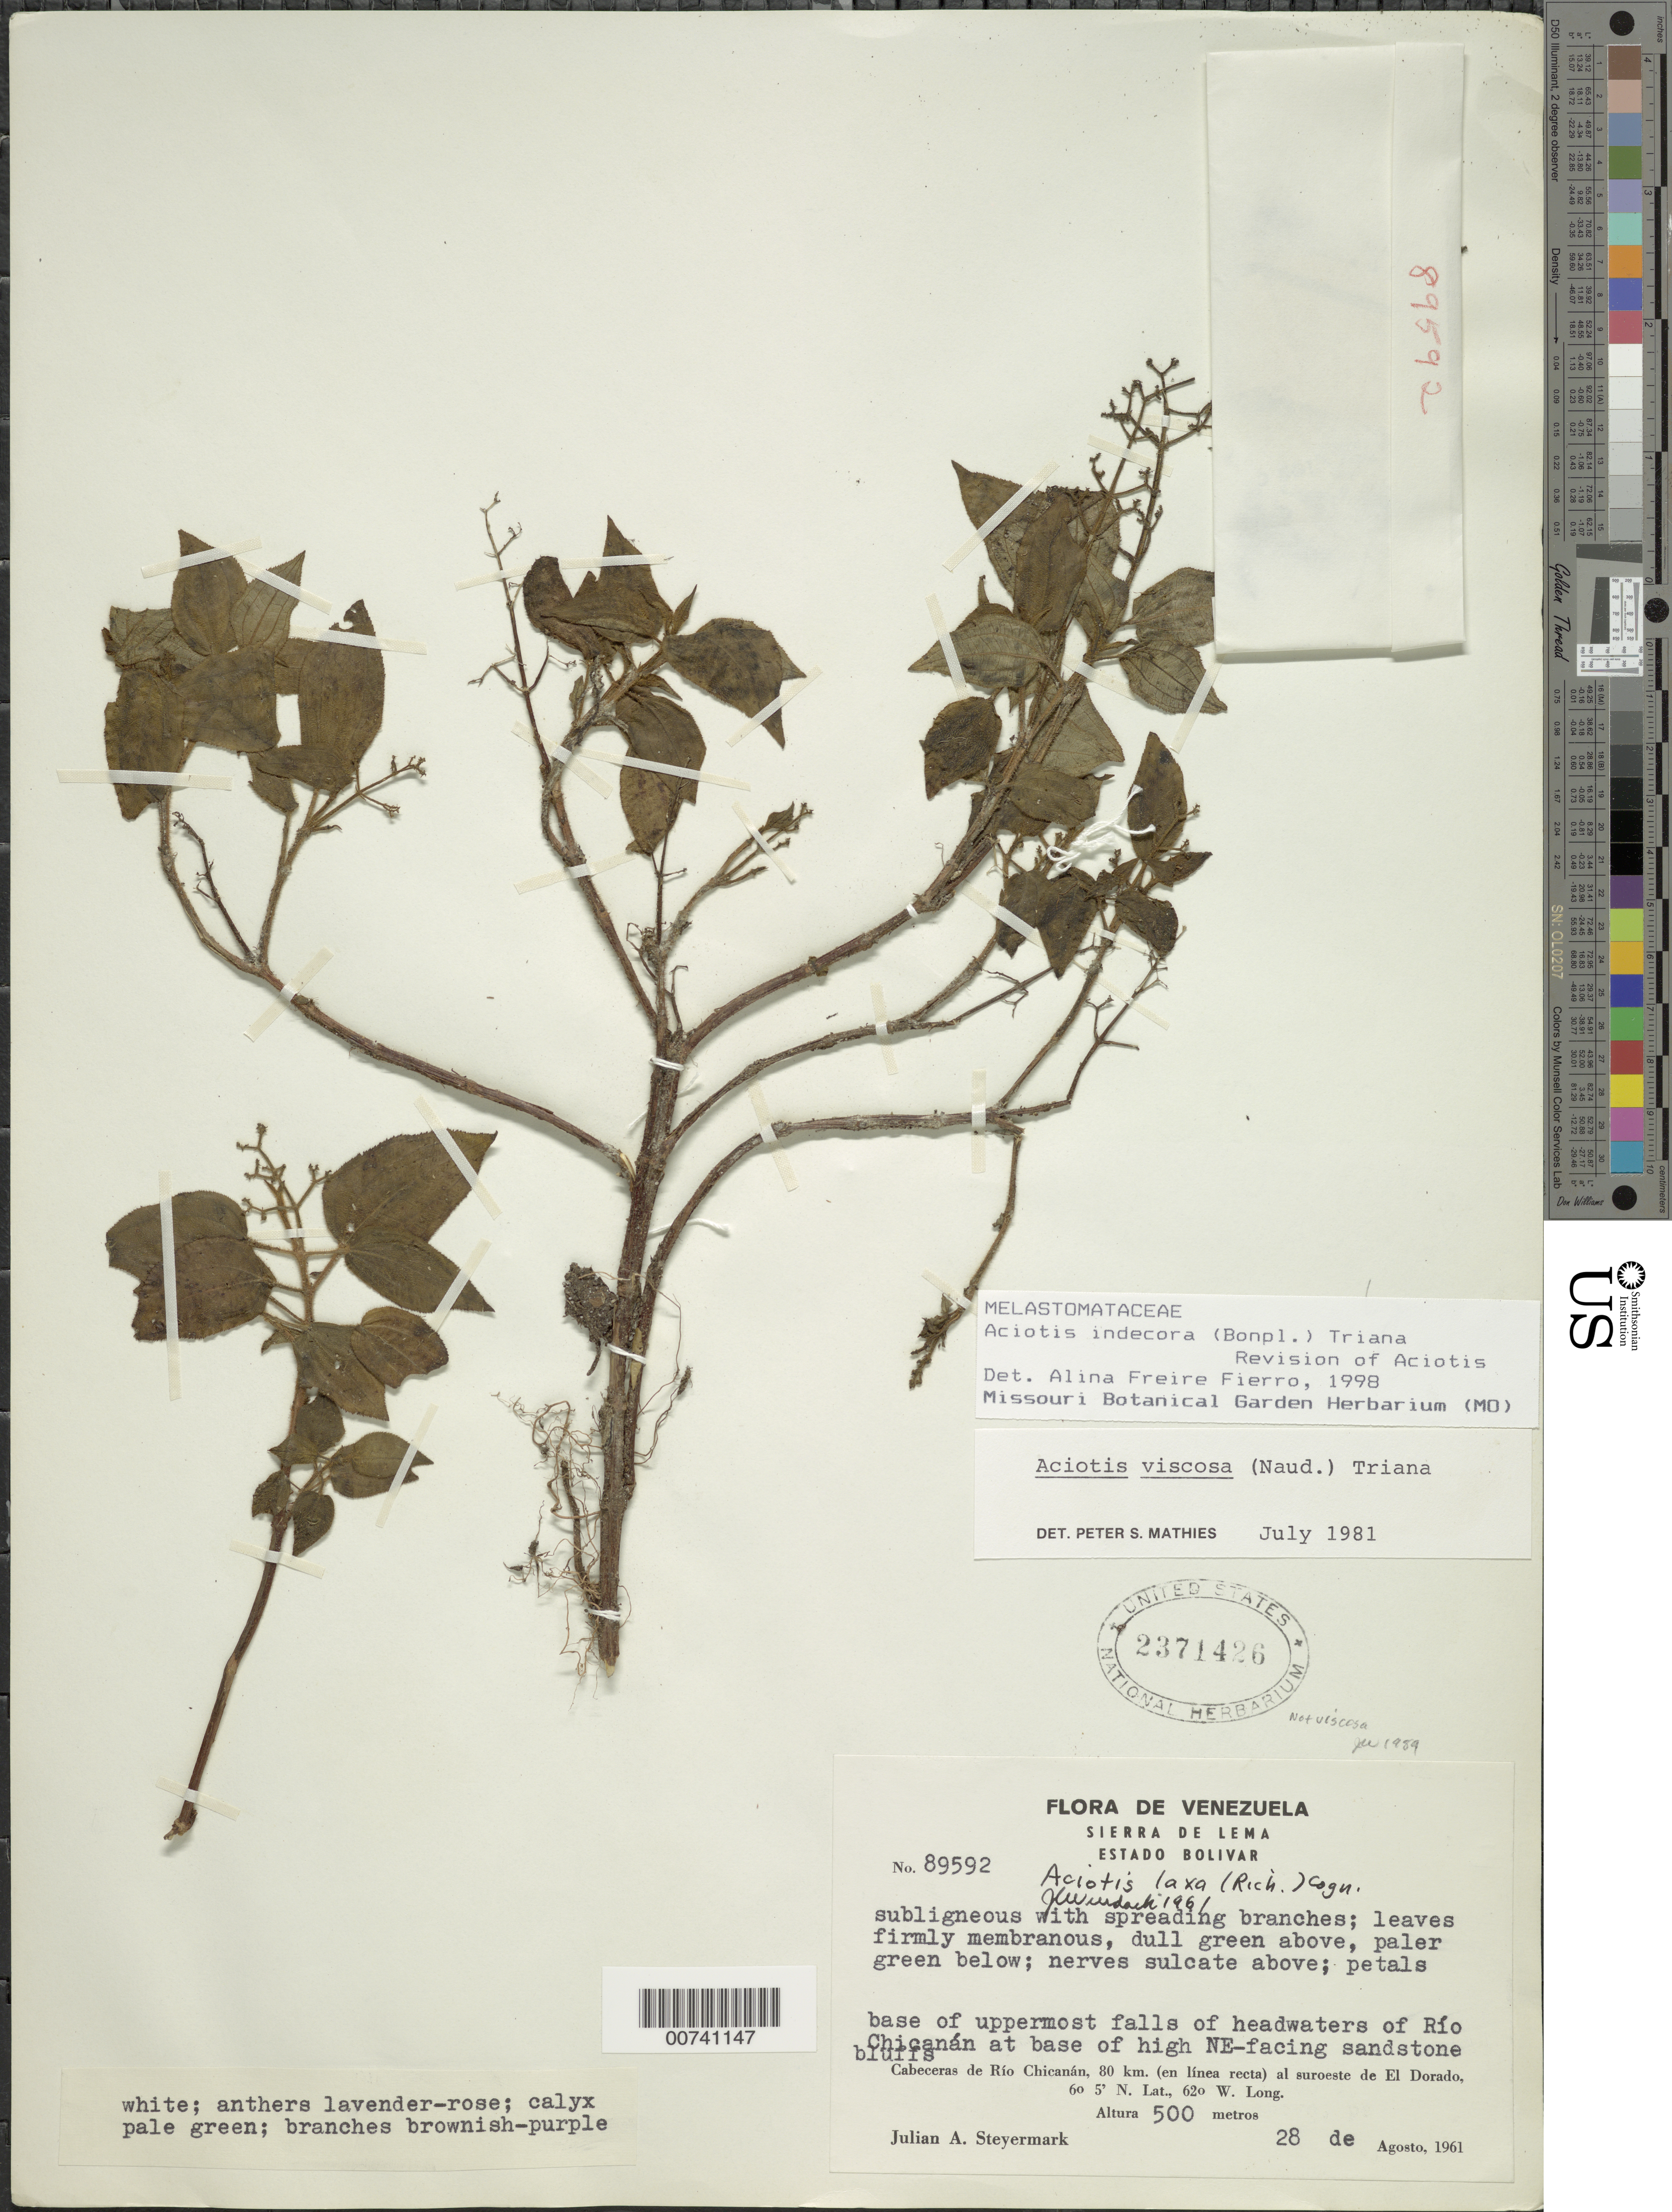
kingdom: Plantae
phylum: Tracheophyta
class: Magnoliopsida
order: Myrtales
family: Melastomataceae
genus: Aciotis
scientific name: Aciotis indecora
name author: (Bonpl.) Triana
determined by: Freire-Fierro, A.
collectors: J. Steyermark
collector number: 89592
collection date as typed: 28-Aug-61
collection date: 1961-08-28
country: Venezuela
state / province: Bolívar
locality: Sierra de Lema, Cabeceras de Río Chicanán, 80 km in straight line to SW of El Dorado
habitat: Base of uppermost falls, NE facing sandstone bluffs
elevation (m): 500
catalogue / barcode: US 2371426